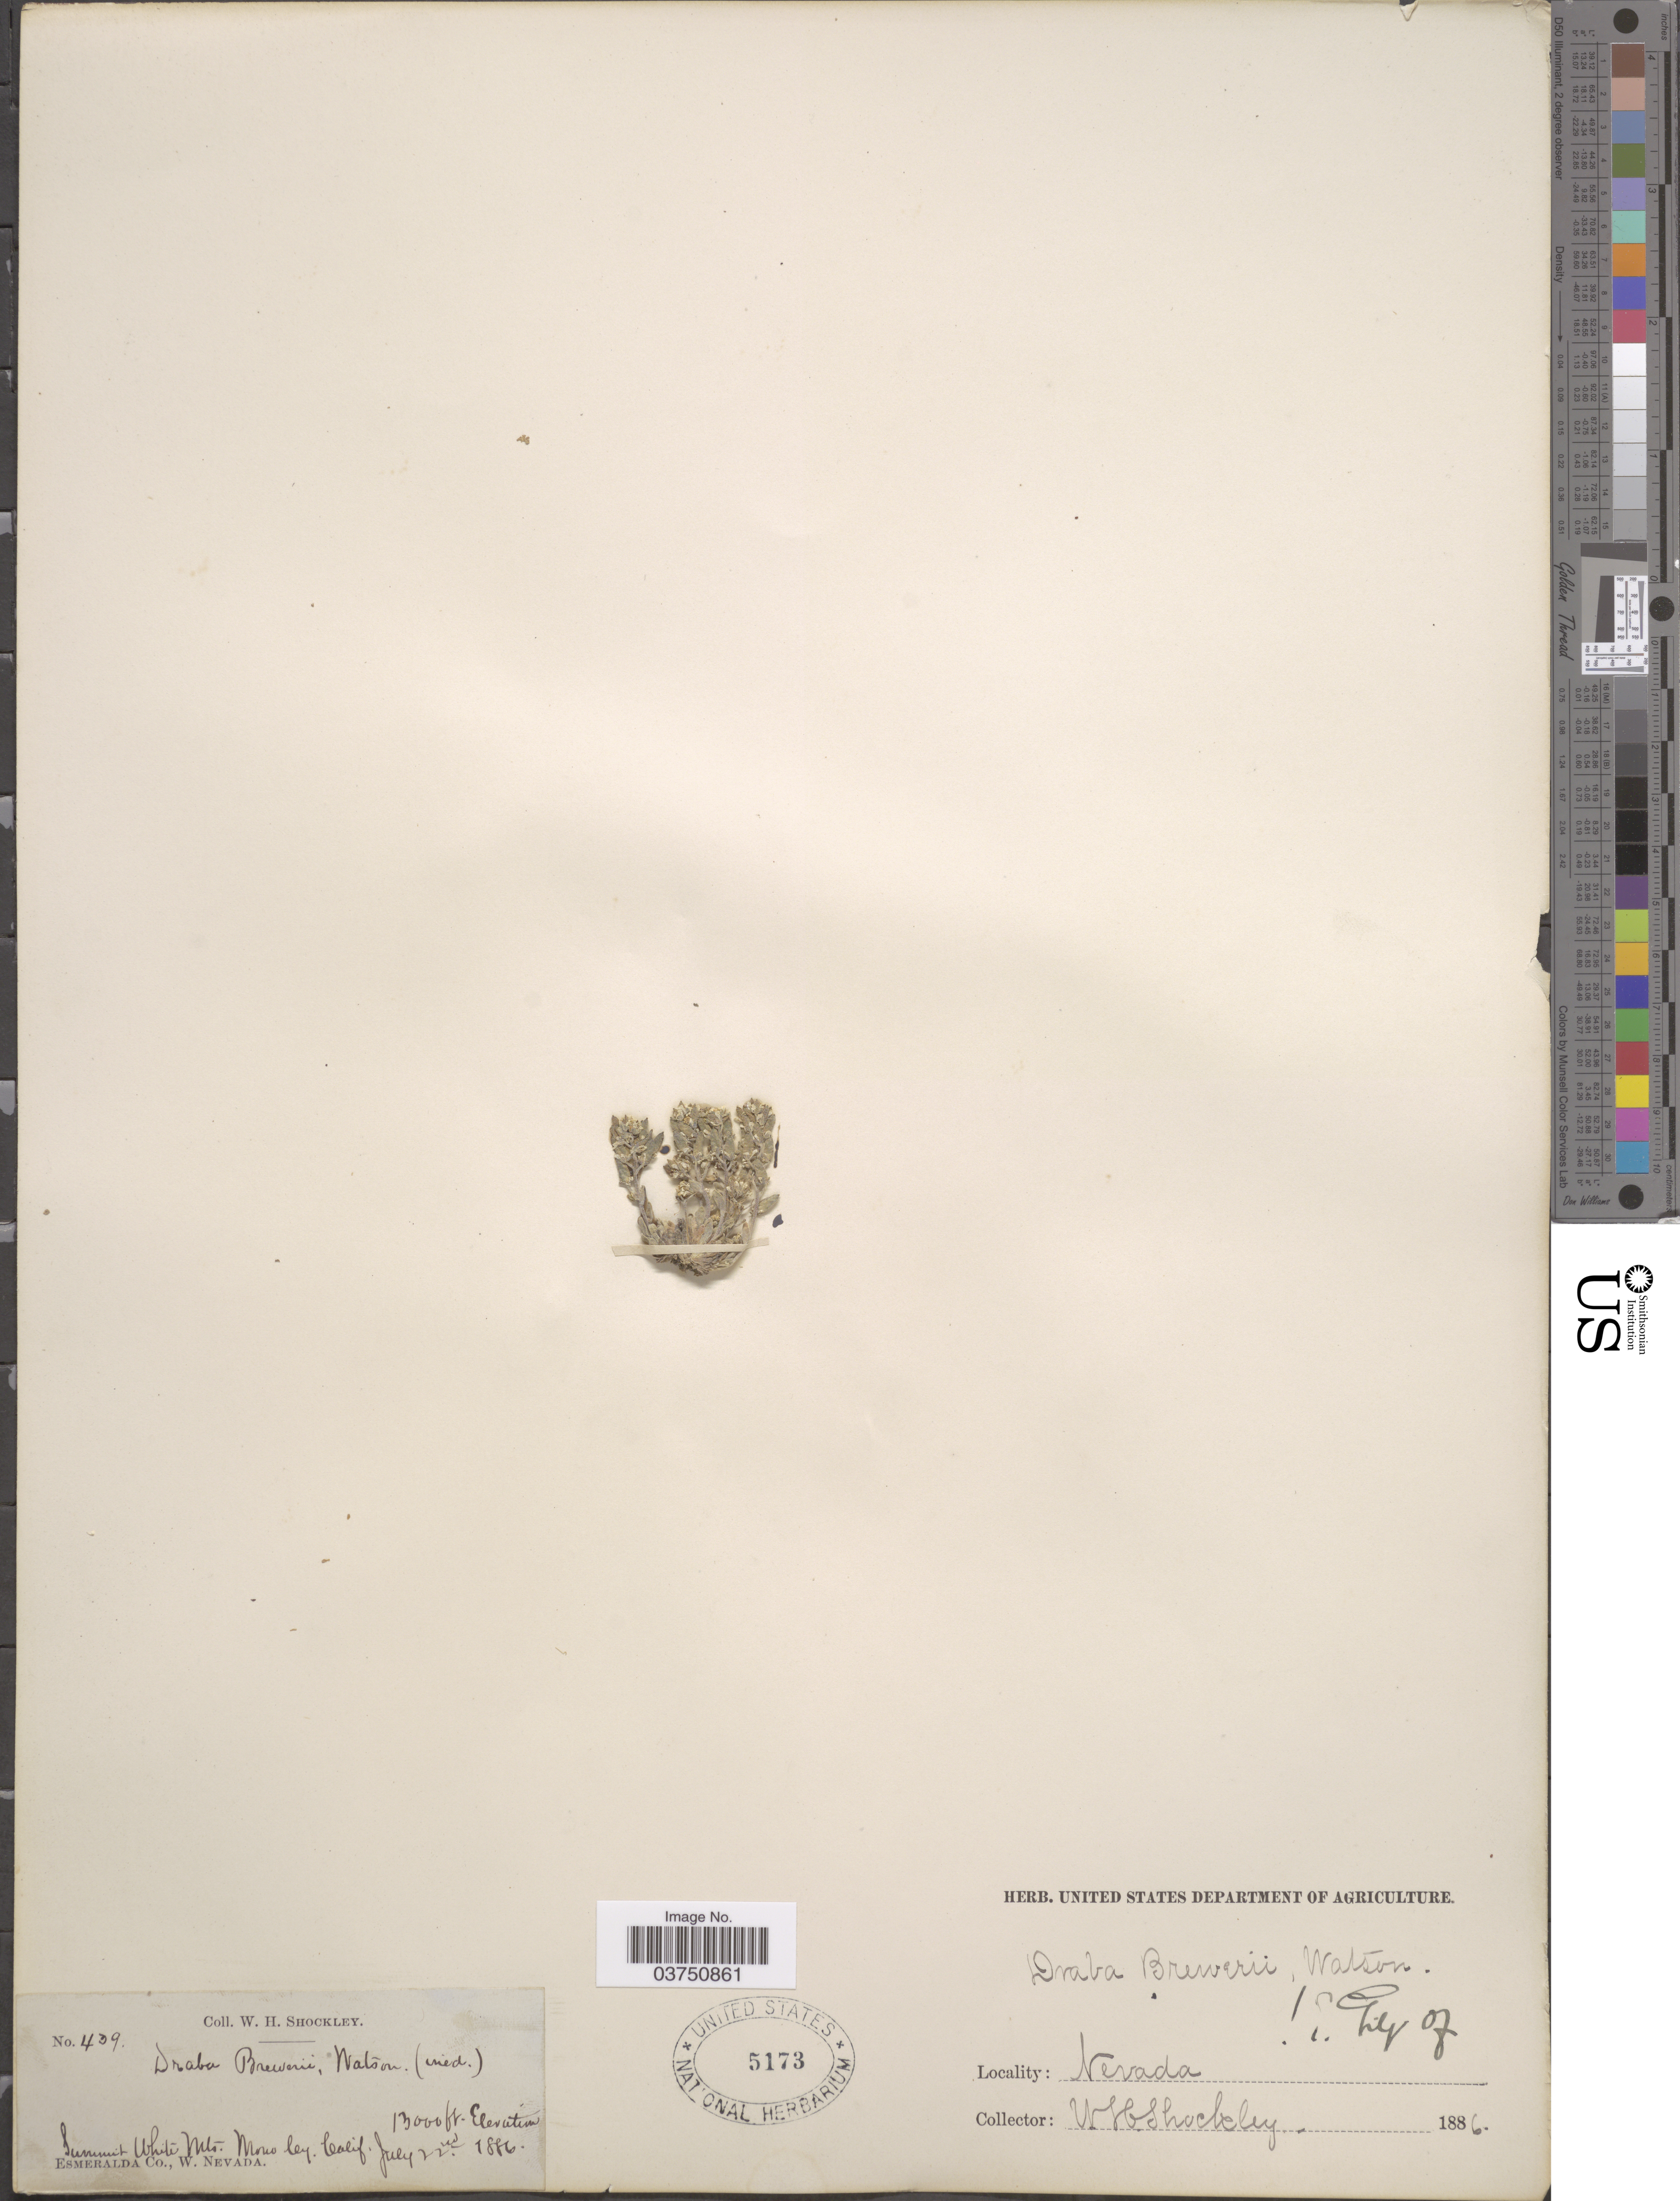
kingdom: Plantae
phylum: Tracheophyta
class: Magnoliopsida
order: Brassicales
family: Brassicaceae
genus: Draba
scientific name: Draba breweri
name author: S. Watson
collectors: W. Shockley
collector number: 439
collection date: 1886-07-22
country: United States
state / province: Nevada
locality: Summit White Mts. Mono by Calif. Esmeralda Co., W. Nevada.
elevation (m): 3962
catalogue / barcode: US 5173